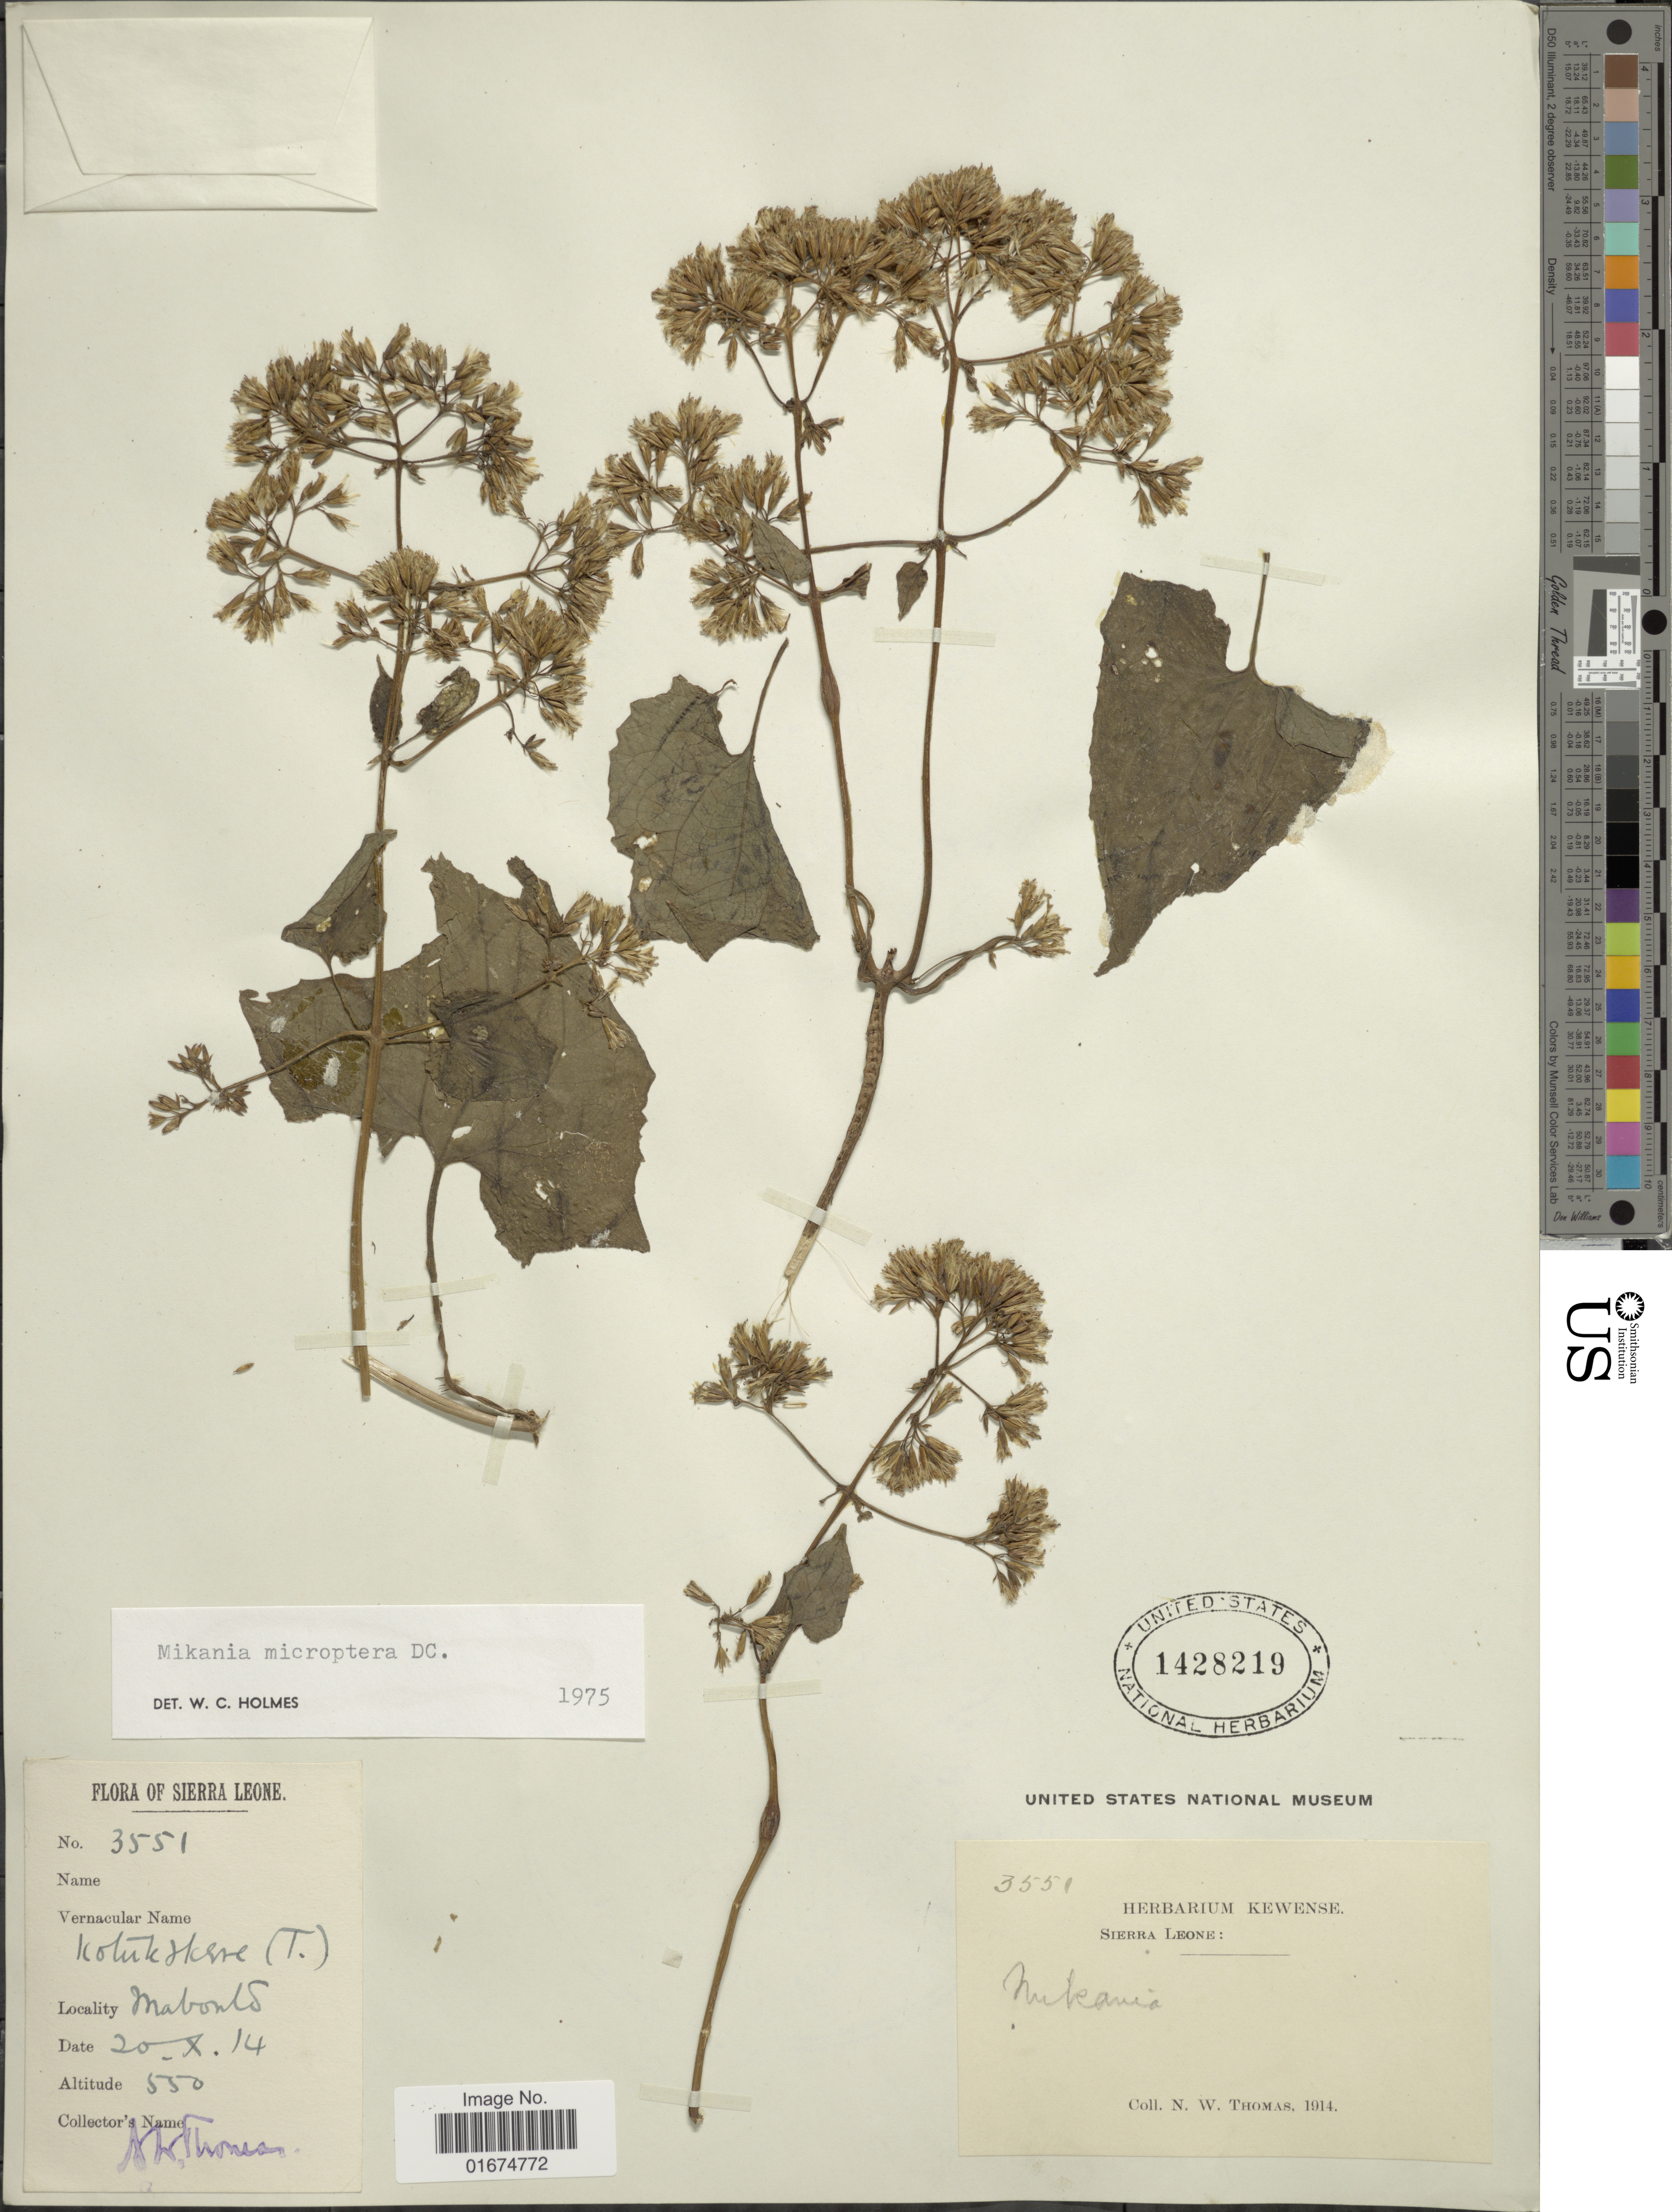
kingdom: Plantae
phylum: Tracheophyta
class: Magnoliopsida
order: Asterales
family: Asteraceae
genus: Mikania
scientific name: Mikania microptera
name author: DC.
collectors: N. Thomas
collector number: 3551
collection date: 1914-10-20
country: Sierra Leone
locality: Mabonto.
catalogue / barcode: US 1428219